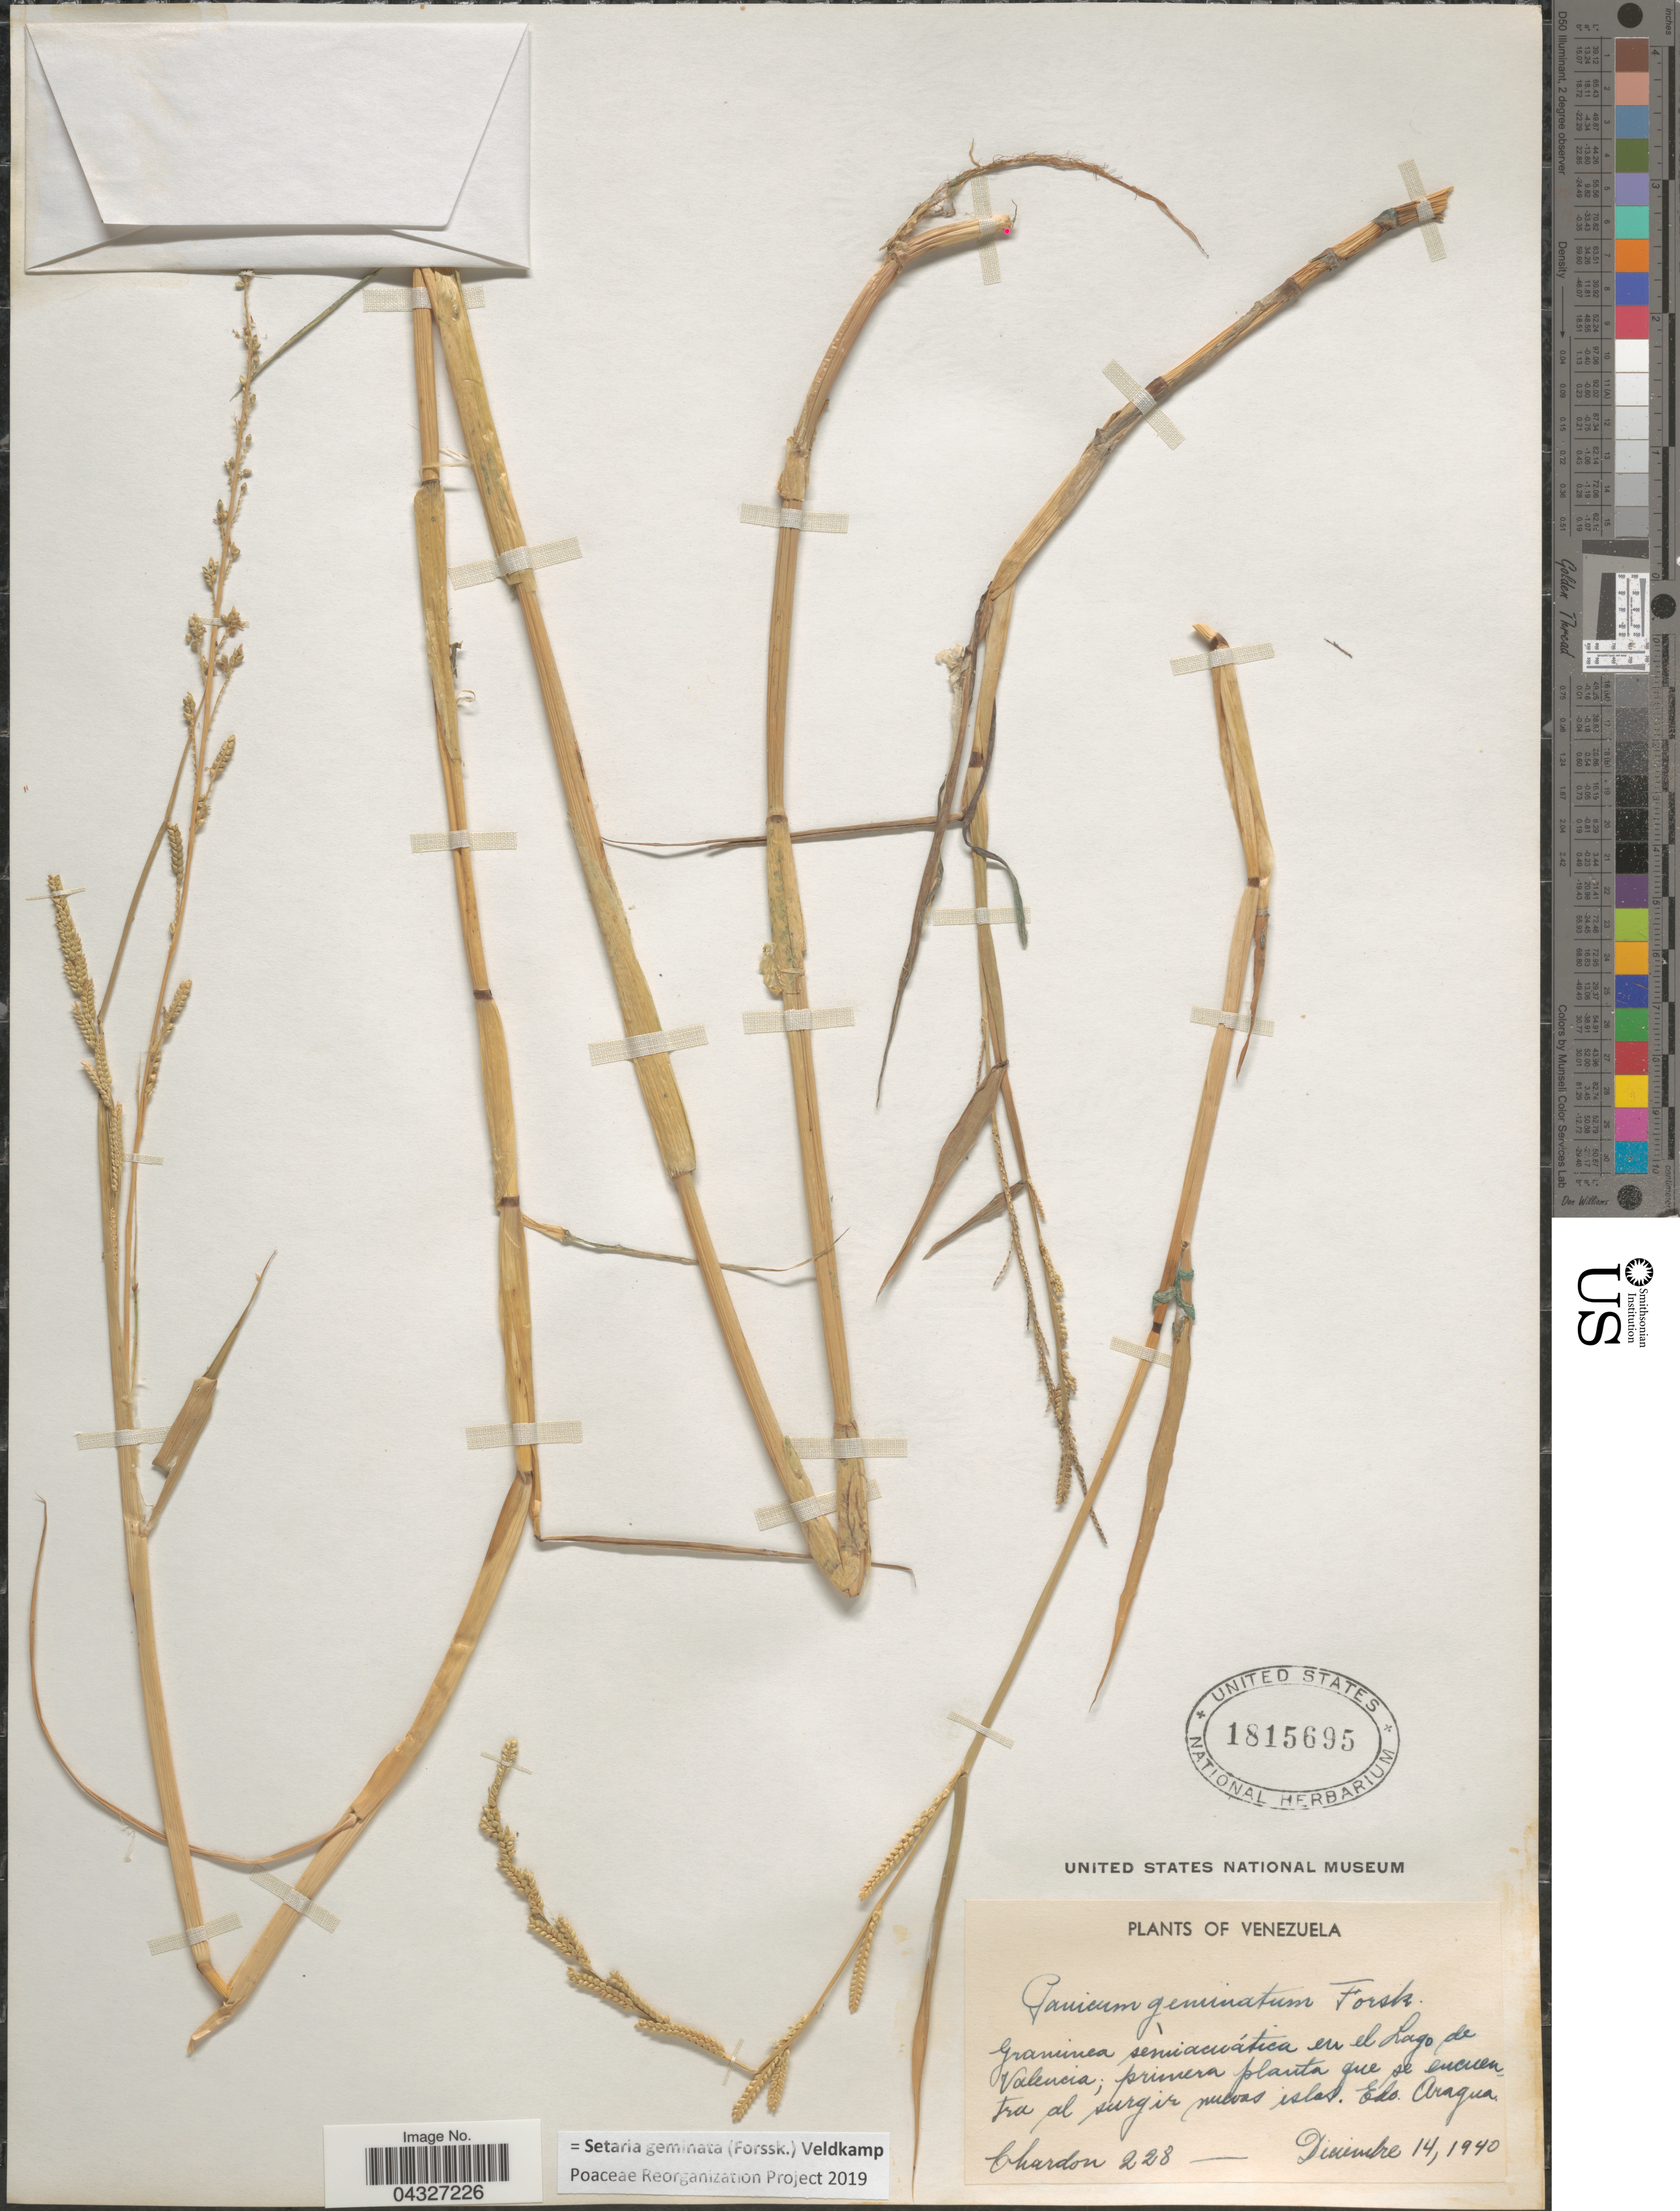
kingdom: Plantae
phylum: Tracheophyta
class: Liliopsida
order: Poales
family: Poaceae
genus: Setaria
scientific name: Setaria geminata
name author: (Forssk.) Veldkamp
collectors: Chardon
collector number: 228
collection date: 1940-12-14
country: Venezuela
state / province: Aragua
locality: Graminea semiacuática en el Lago de Valencia.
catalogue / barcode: US 1815695